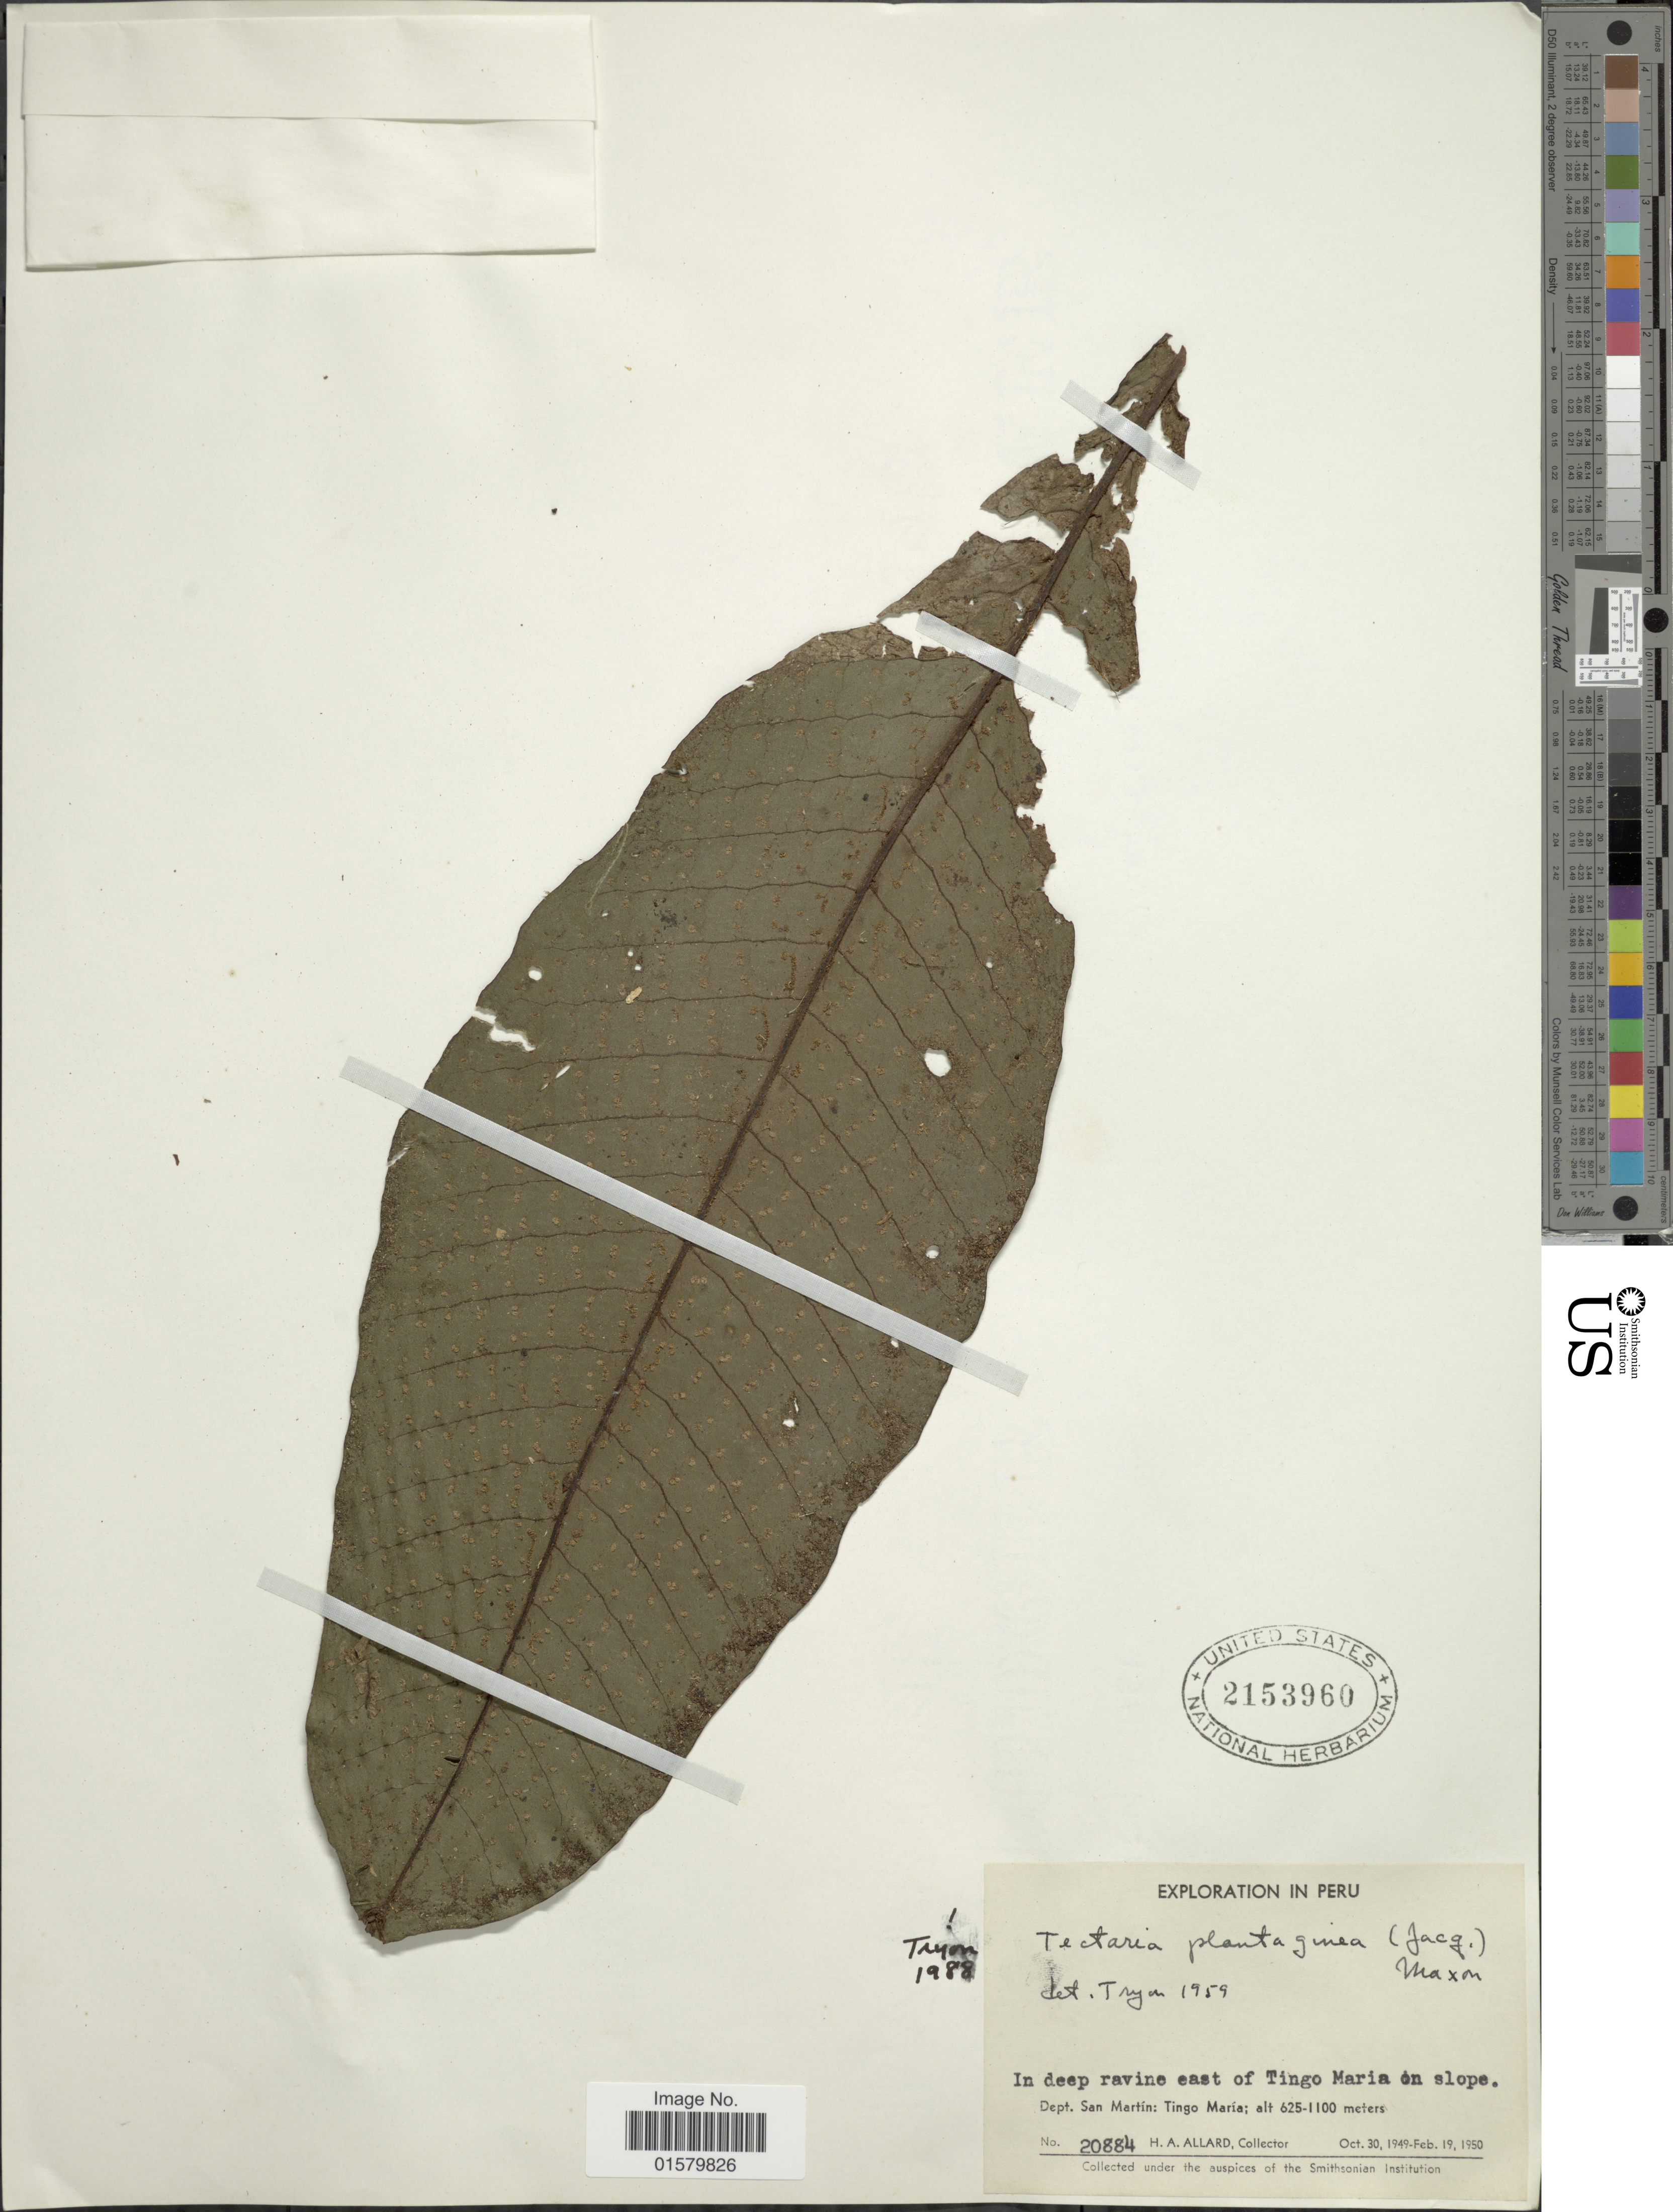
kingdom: Plantae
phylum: Tracheophyta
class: Polypodiopsida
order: Polypodiales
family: Tectariaceae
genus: Tectaria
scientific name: Tectaria plantaginea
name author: (Jacq.) Maxon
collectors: H. A. Allard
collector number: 20884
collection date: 1949-10-30/1950-02-19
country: Peru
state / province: San Martín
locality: East of Tingo Maria on slope, Dept. San Martin: Tingo Maria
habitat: in deep ravine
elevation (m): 625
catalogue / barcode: US 2153960